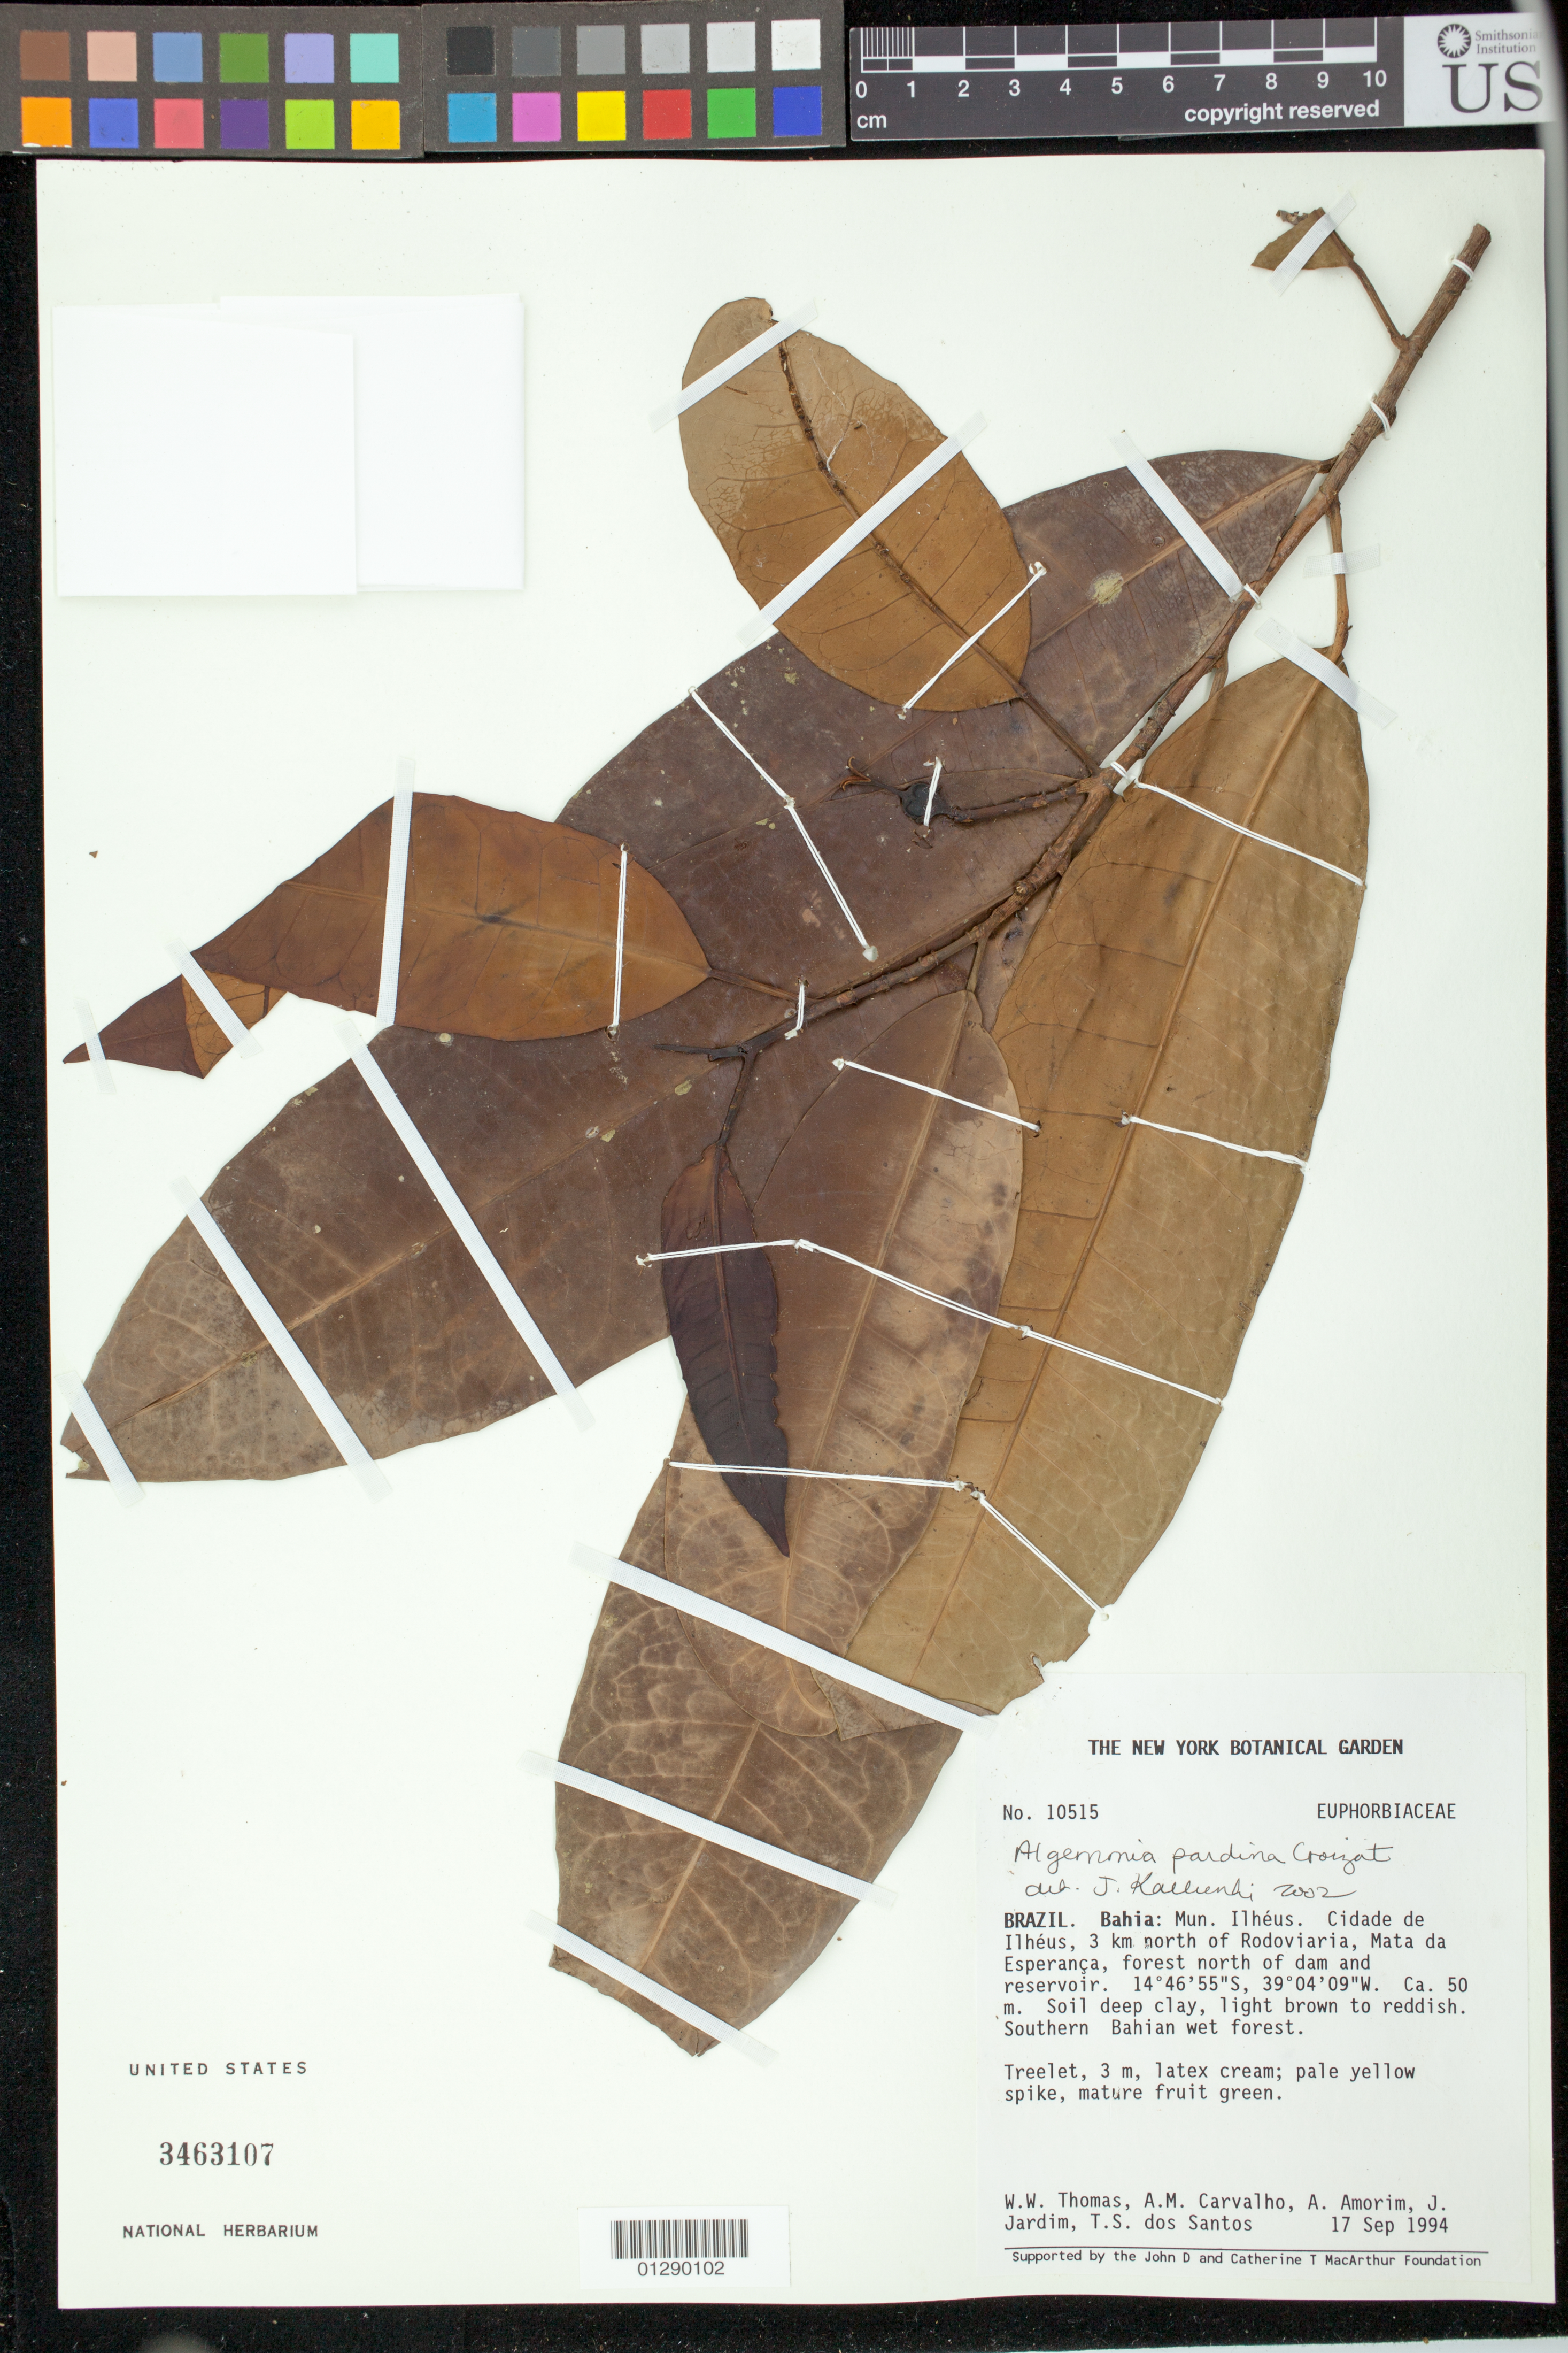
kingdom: Plantae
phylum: Tracheophyta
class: Magnoliopsida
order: Malpighiales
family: Euphorbiaceae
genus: Algernonia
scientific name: Algernonia pardina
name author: Croizat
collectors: W. W. Thomas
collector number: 10515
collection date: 1994-09-17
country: Brazil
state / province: Bahia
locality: Cidade de Ilheus, 3 km north of Rodoviaria, Mata da Esperanca, forest north of dam and reservoir.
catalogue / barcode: US 3463107